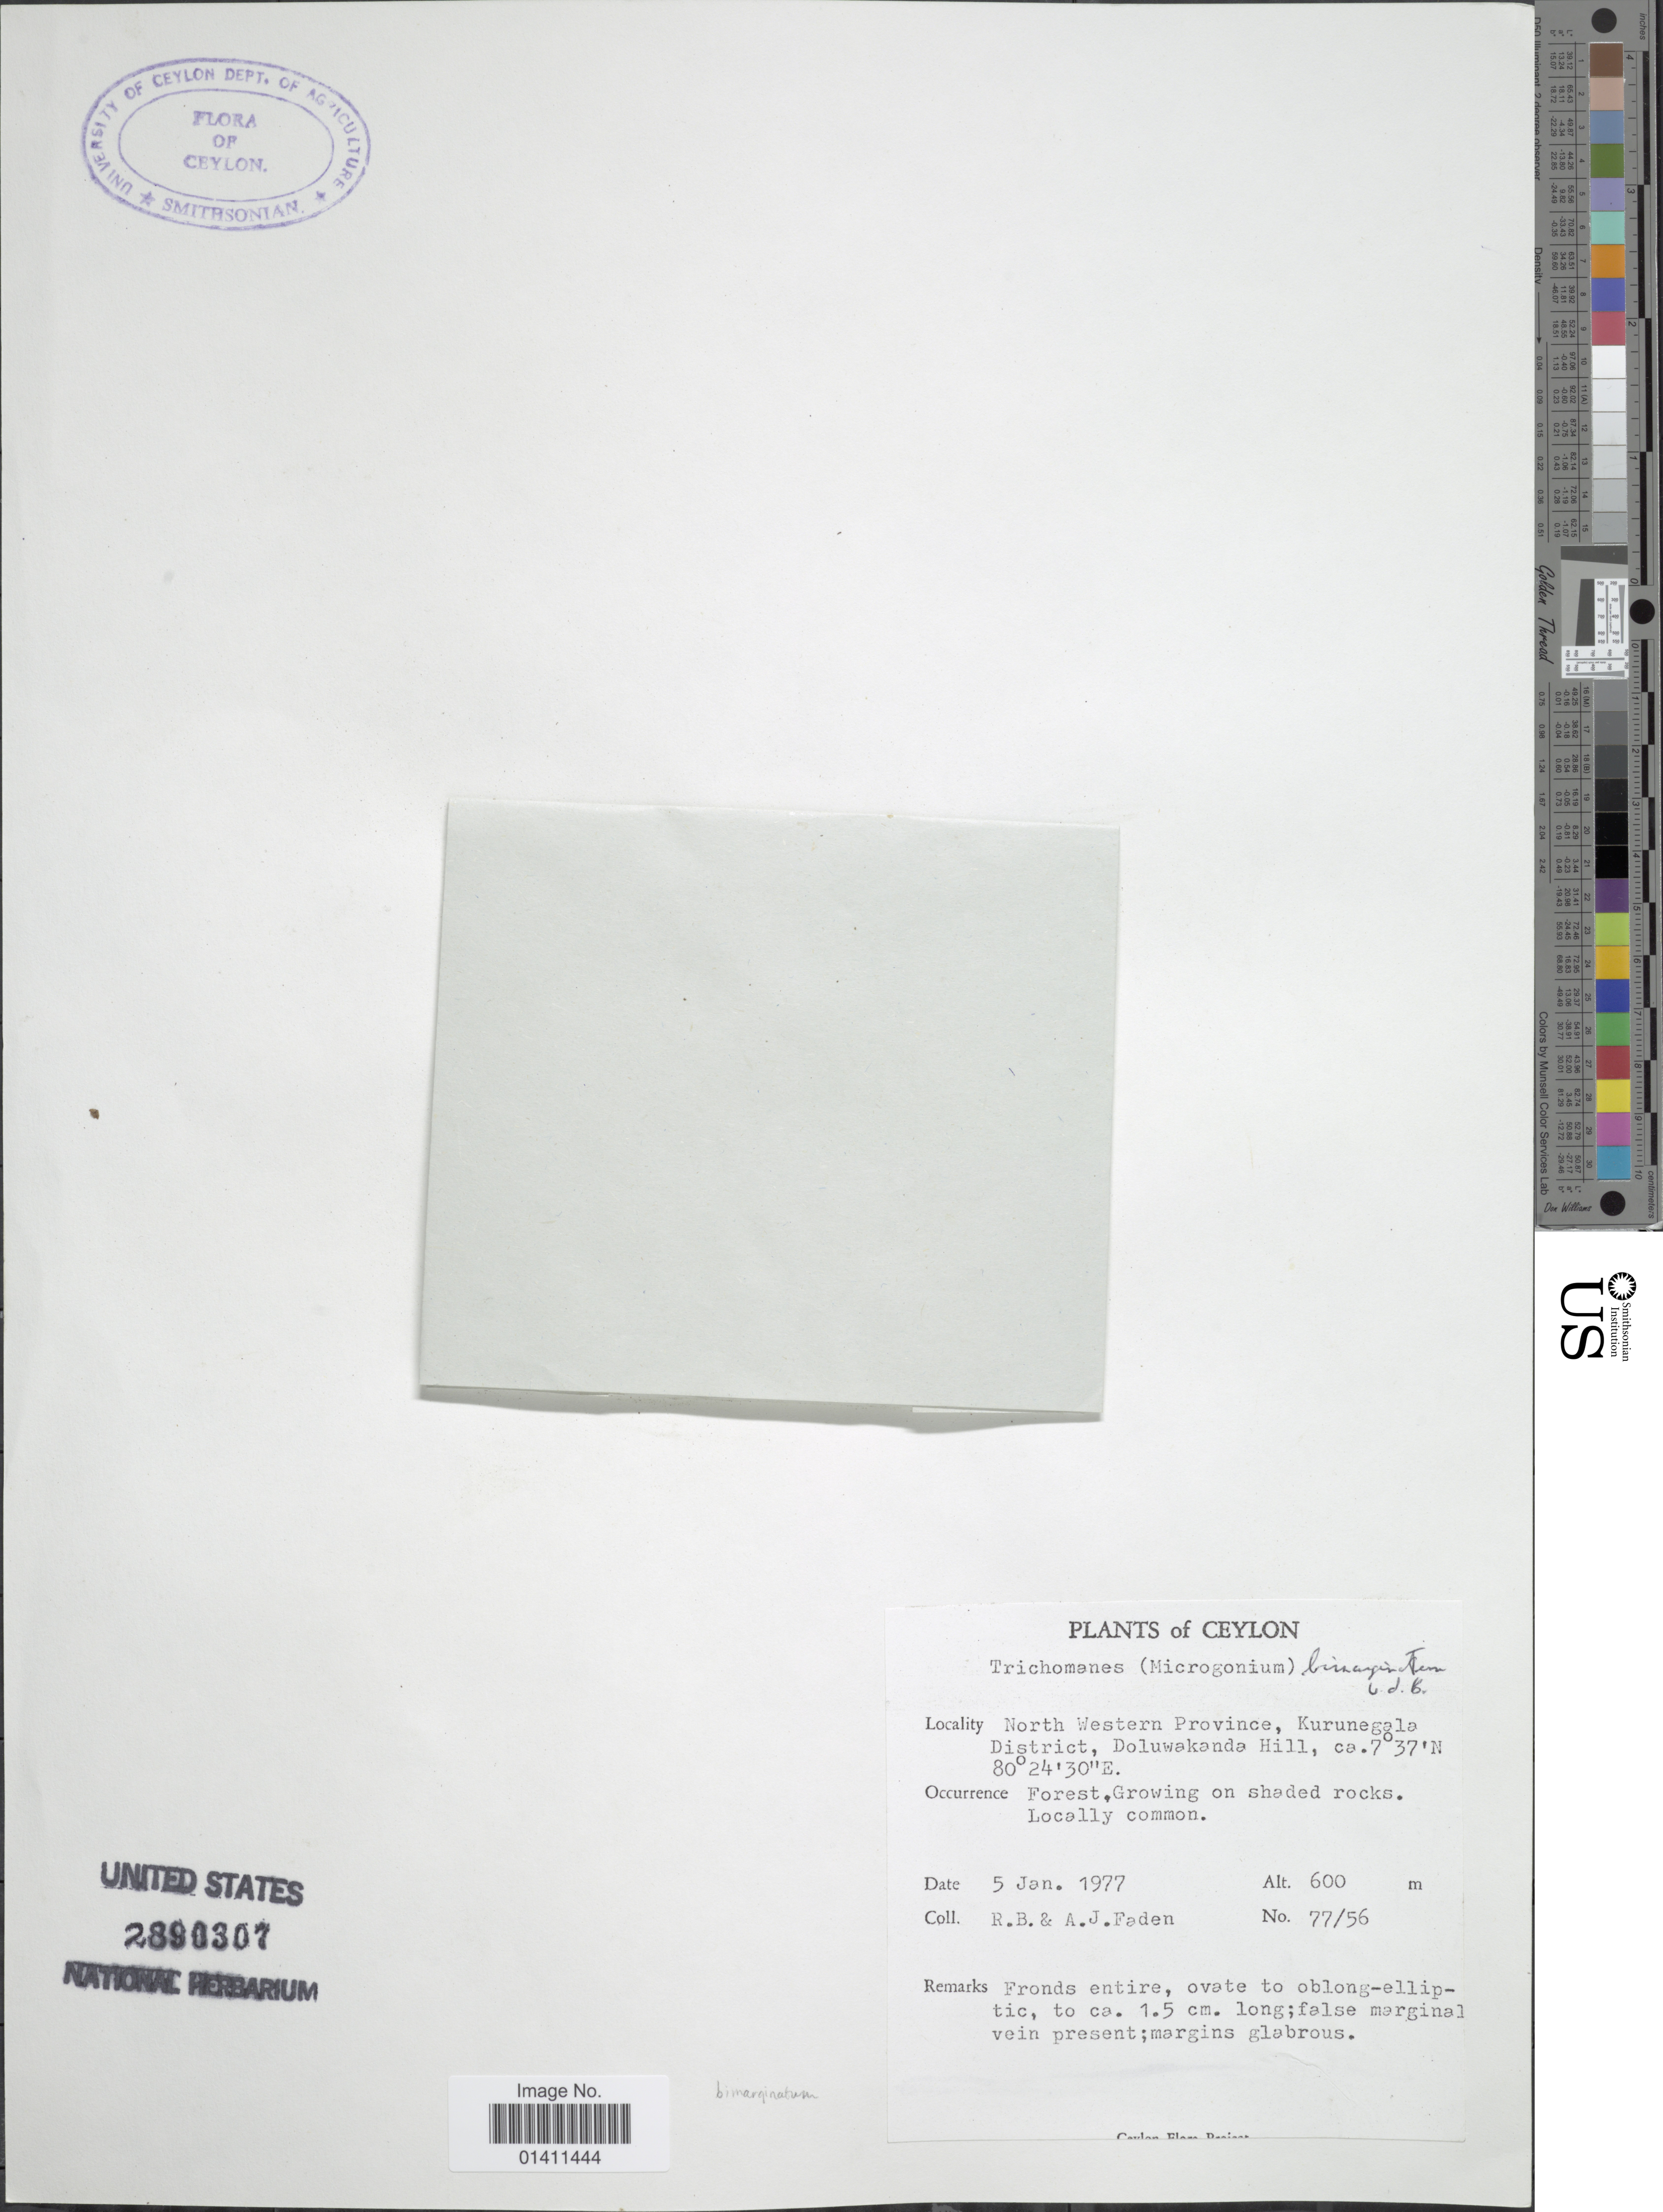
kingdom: Plantae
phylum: Tracheophyta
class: Polypodiopsida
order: Hymenophyllales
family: Hymenophyllaceae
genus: Didymoglossum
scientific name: Didymoglossum bimarginatum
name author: (Bosch) Ebihara & K. Iwats.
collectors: R. B. Faden & A. J. Faden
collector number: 77/56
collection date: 1977-01-05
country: Sri Lanka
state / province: North Western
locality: Ceylon. North Western Province, Kurunegala District, Doluwakanda Hill.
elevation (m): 600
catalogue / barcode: US 2890307